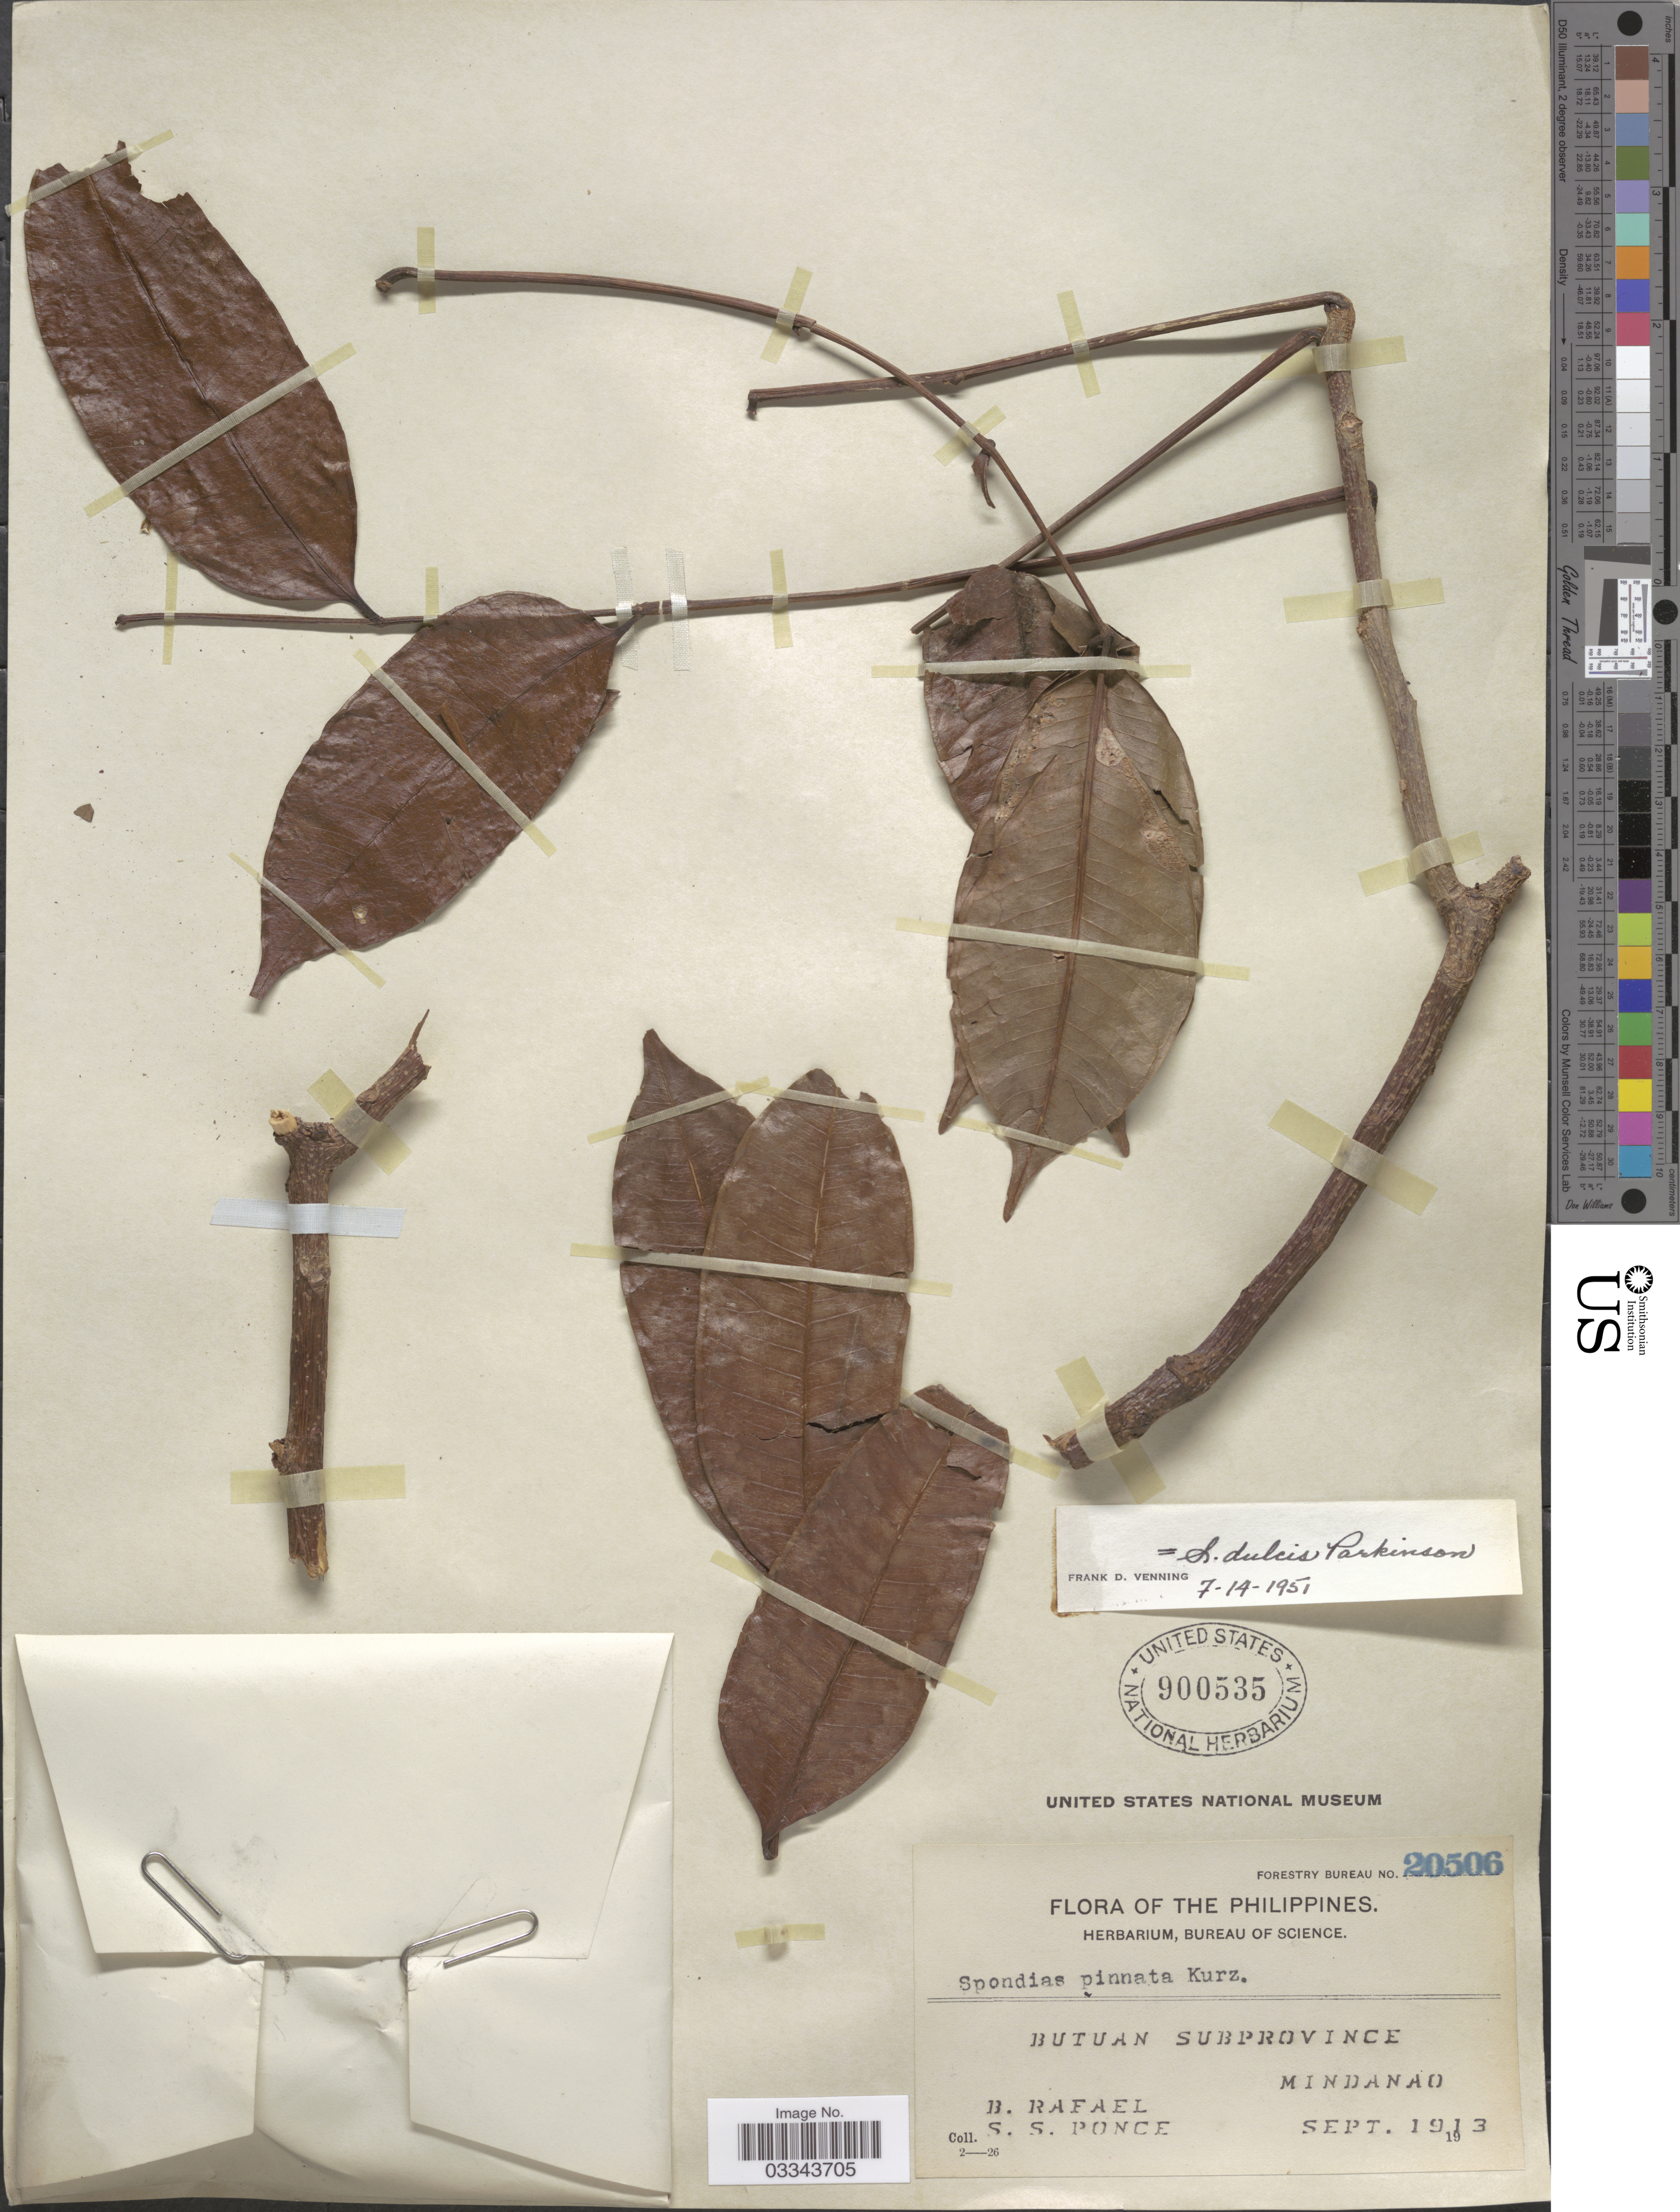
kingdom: Plantae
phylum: Tracheophyta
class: Magnoliopsida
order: Sapindales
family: Anacardiaceae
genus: Spondias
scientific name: Spondias dulcis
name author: Parkinson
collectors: B. Rafael & S. Ponce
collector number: Forestry Bureau 20506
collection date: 1913-09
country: Philippines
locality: Butuan Subprovince. Mindanao.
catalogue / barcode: US 900535